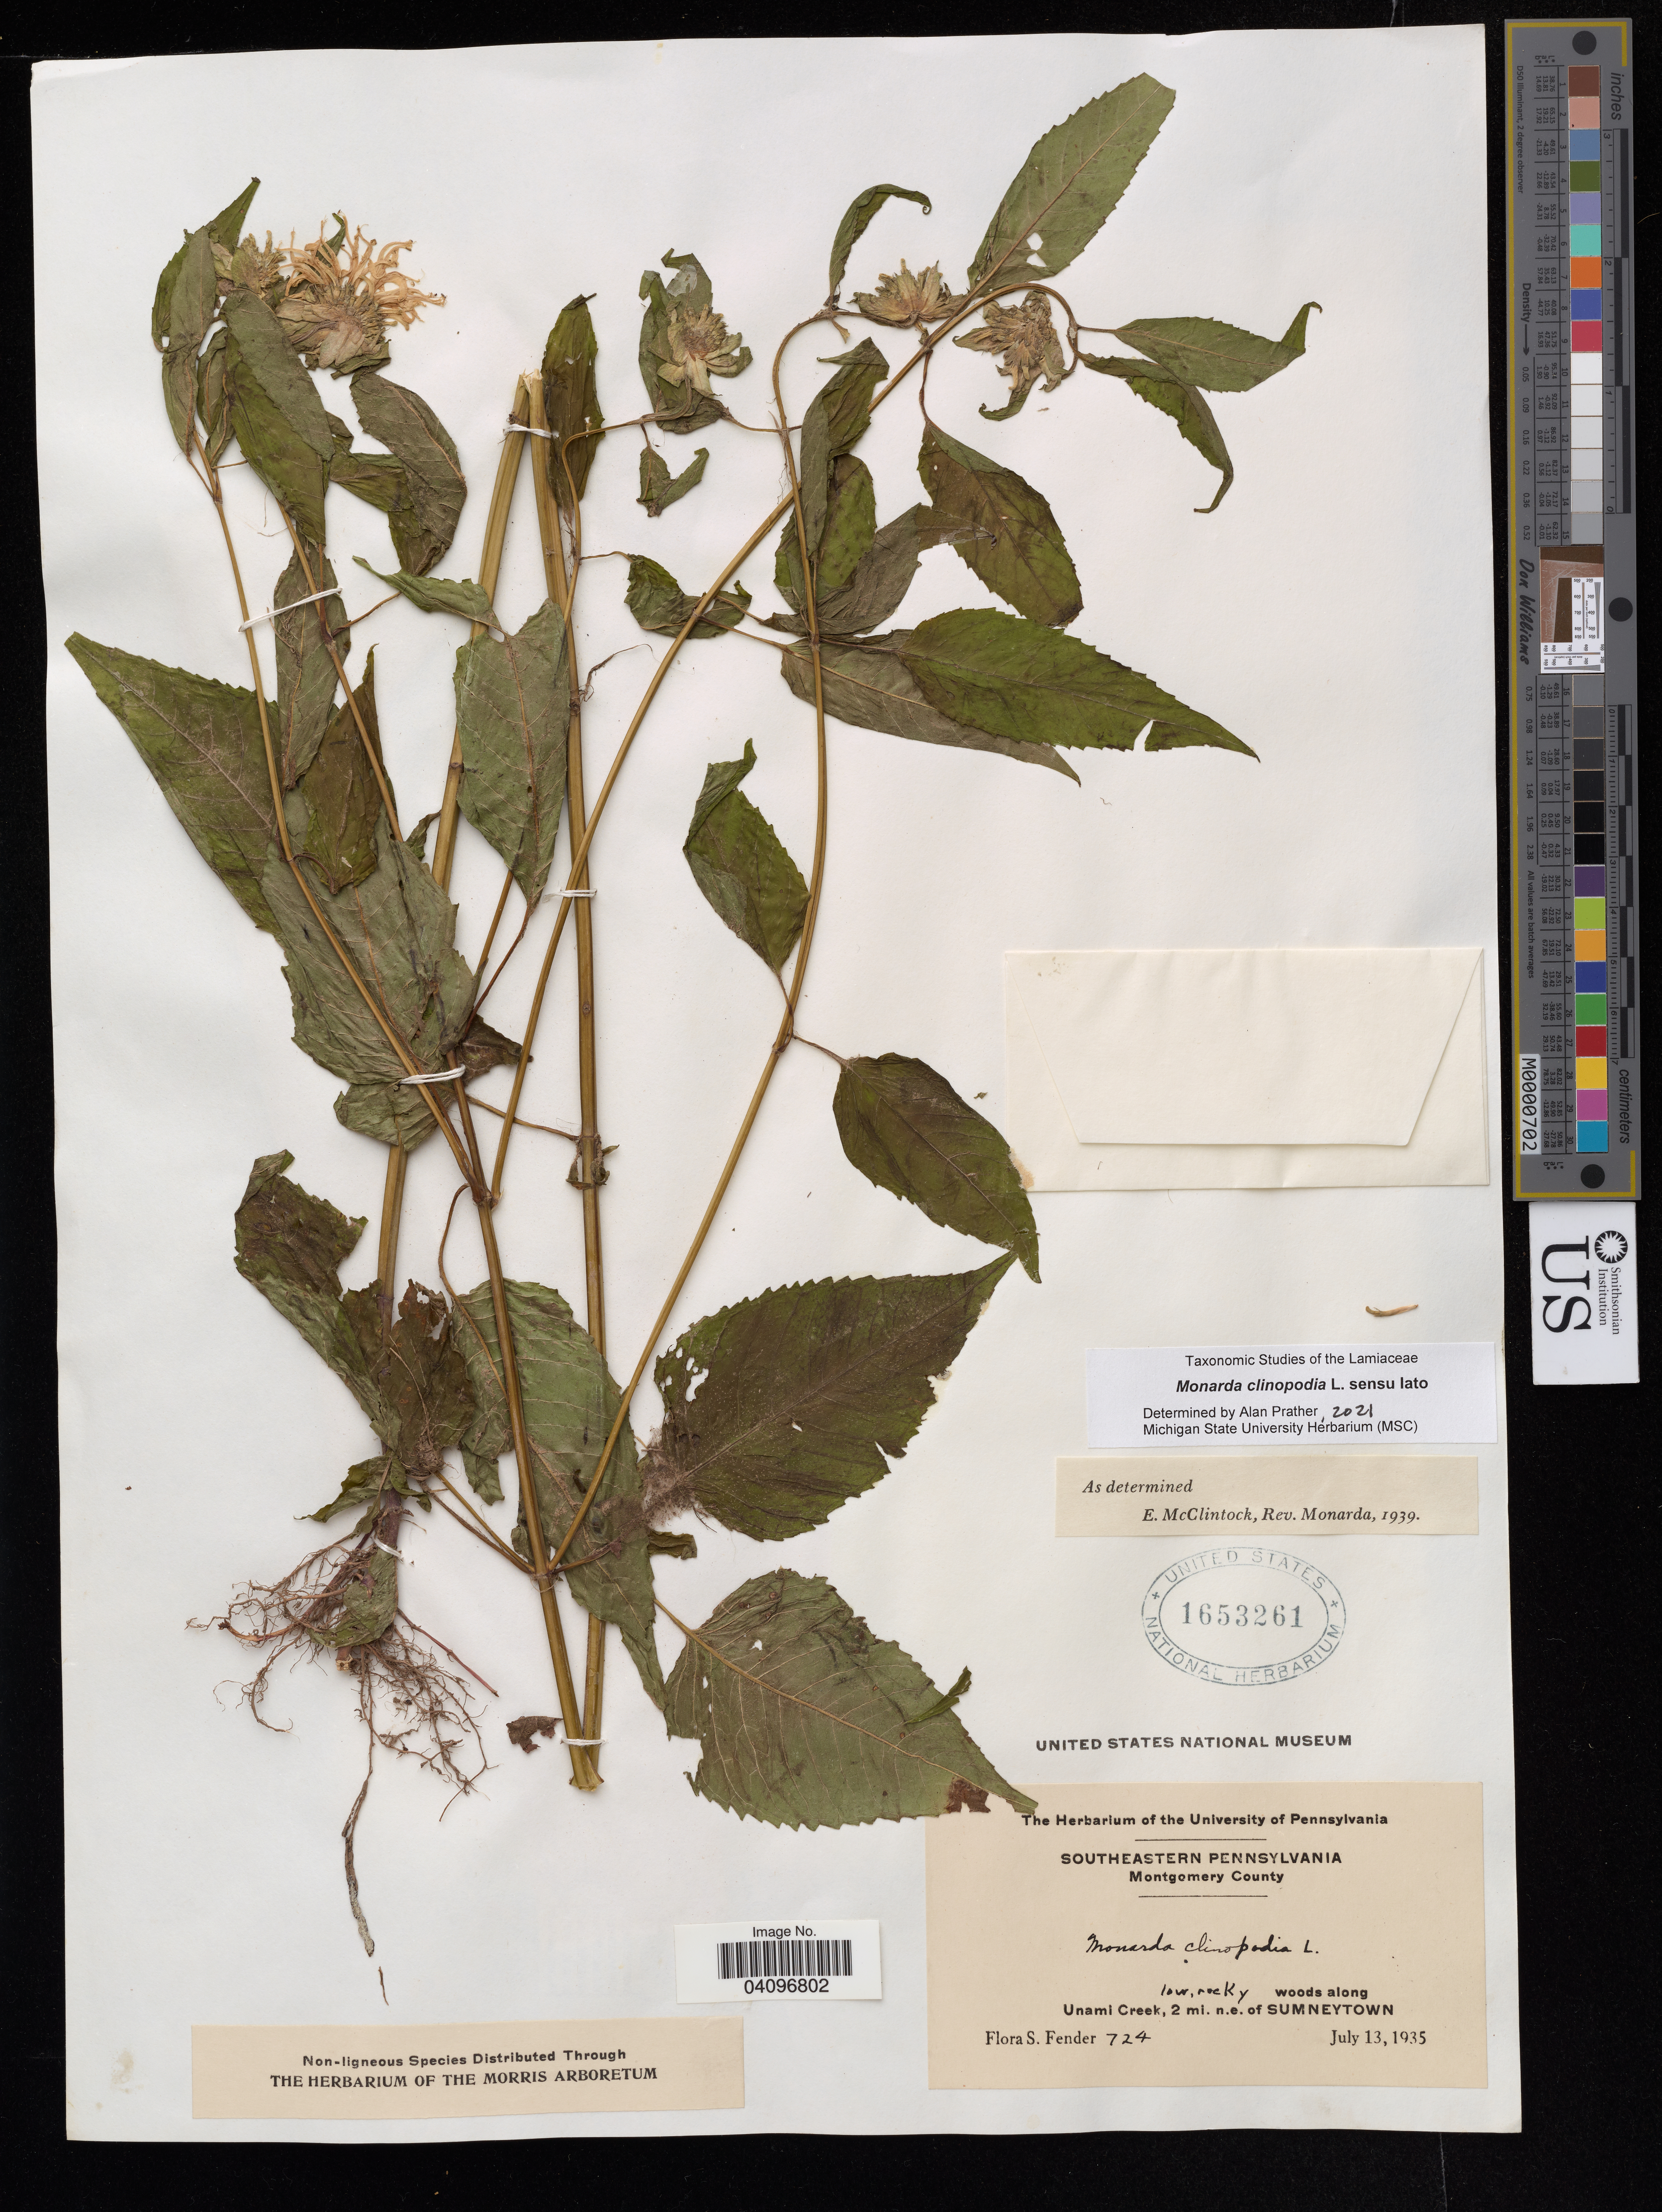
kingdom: Plantae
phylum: Tracheophyta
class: Magnoliopsida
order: Lamiales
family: Lamiaceae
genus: Monarda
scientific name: Monarda clinopodia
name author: L.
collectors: F. Fender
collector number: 724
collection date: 1935-07-13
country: United States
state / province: Pennsylvania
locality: Montgomery County, Unami Creek, 2 mi. n.e. of Sumneytown.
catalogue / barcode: US 1653261